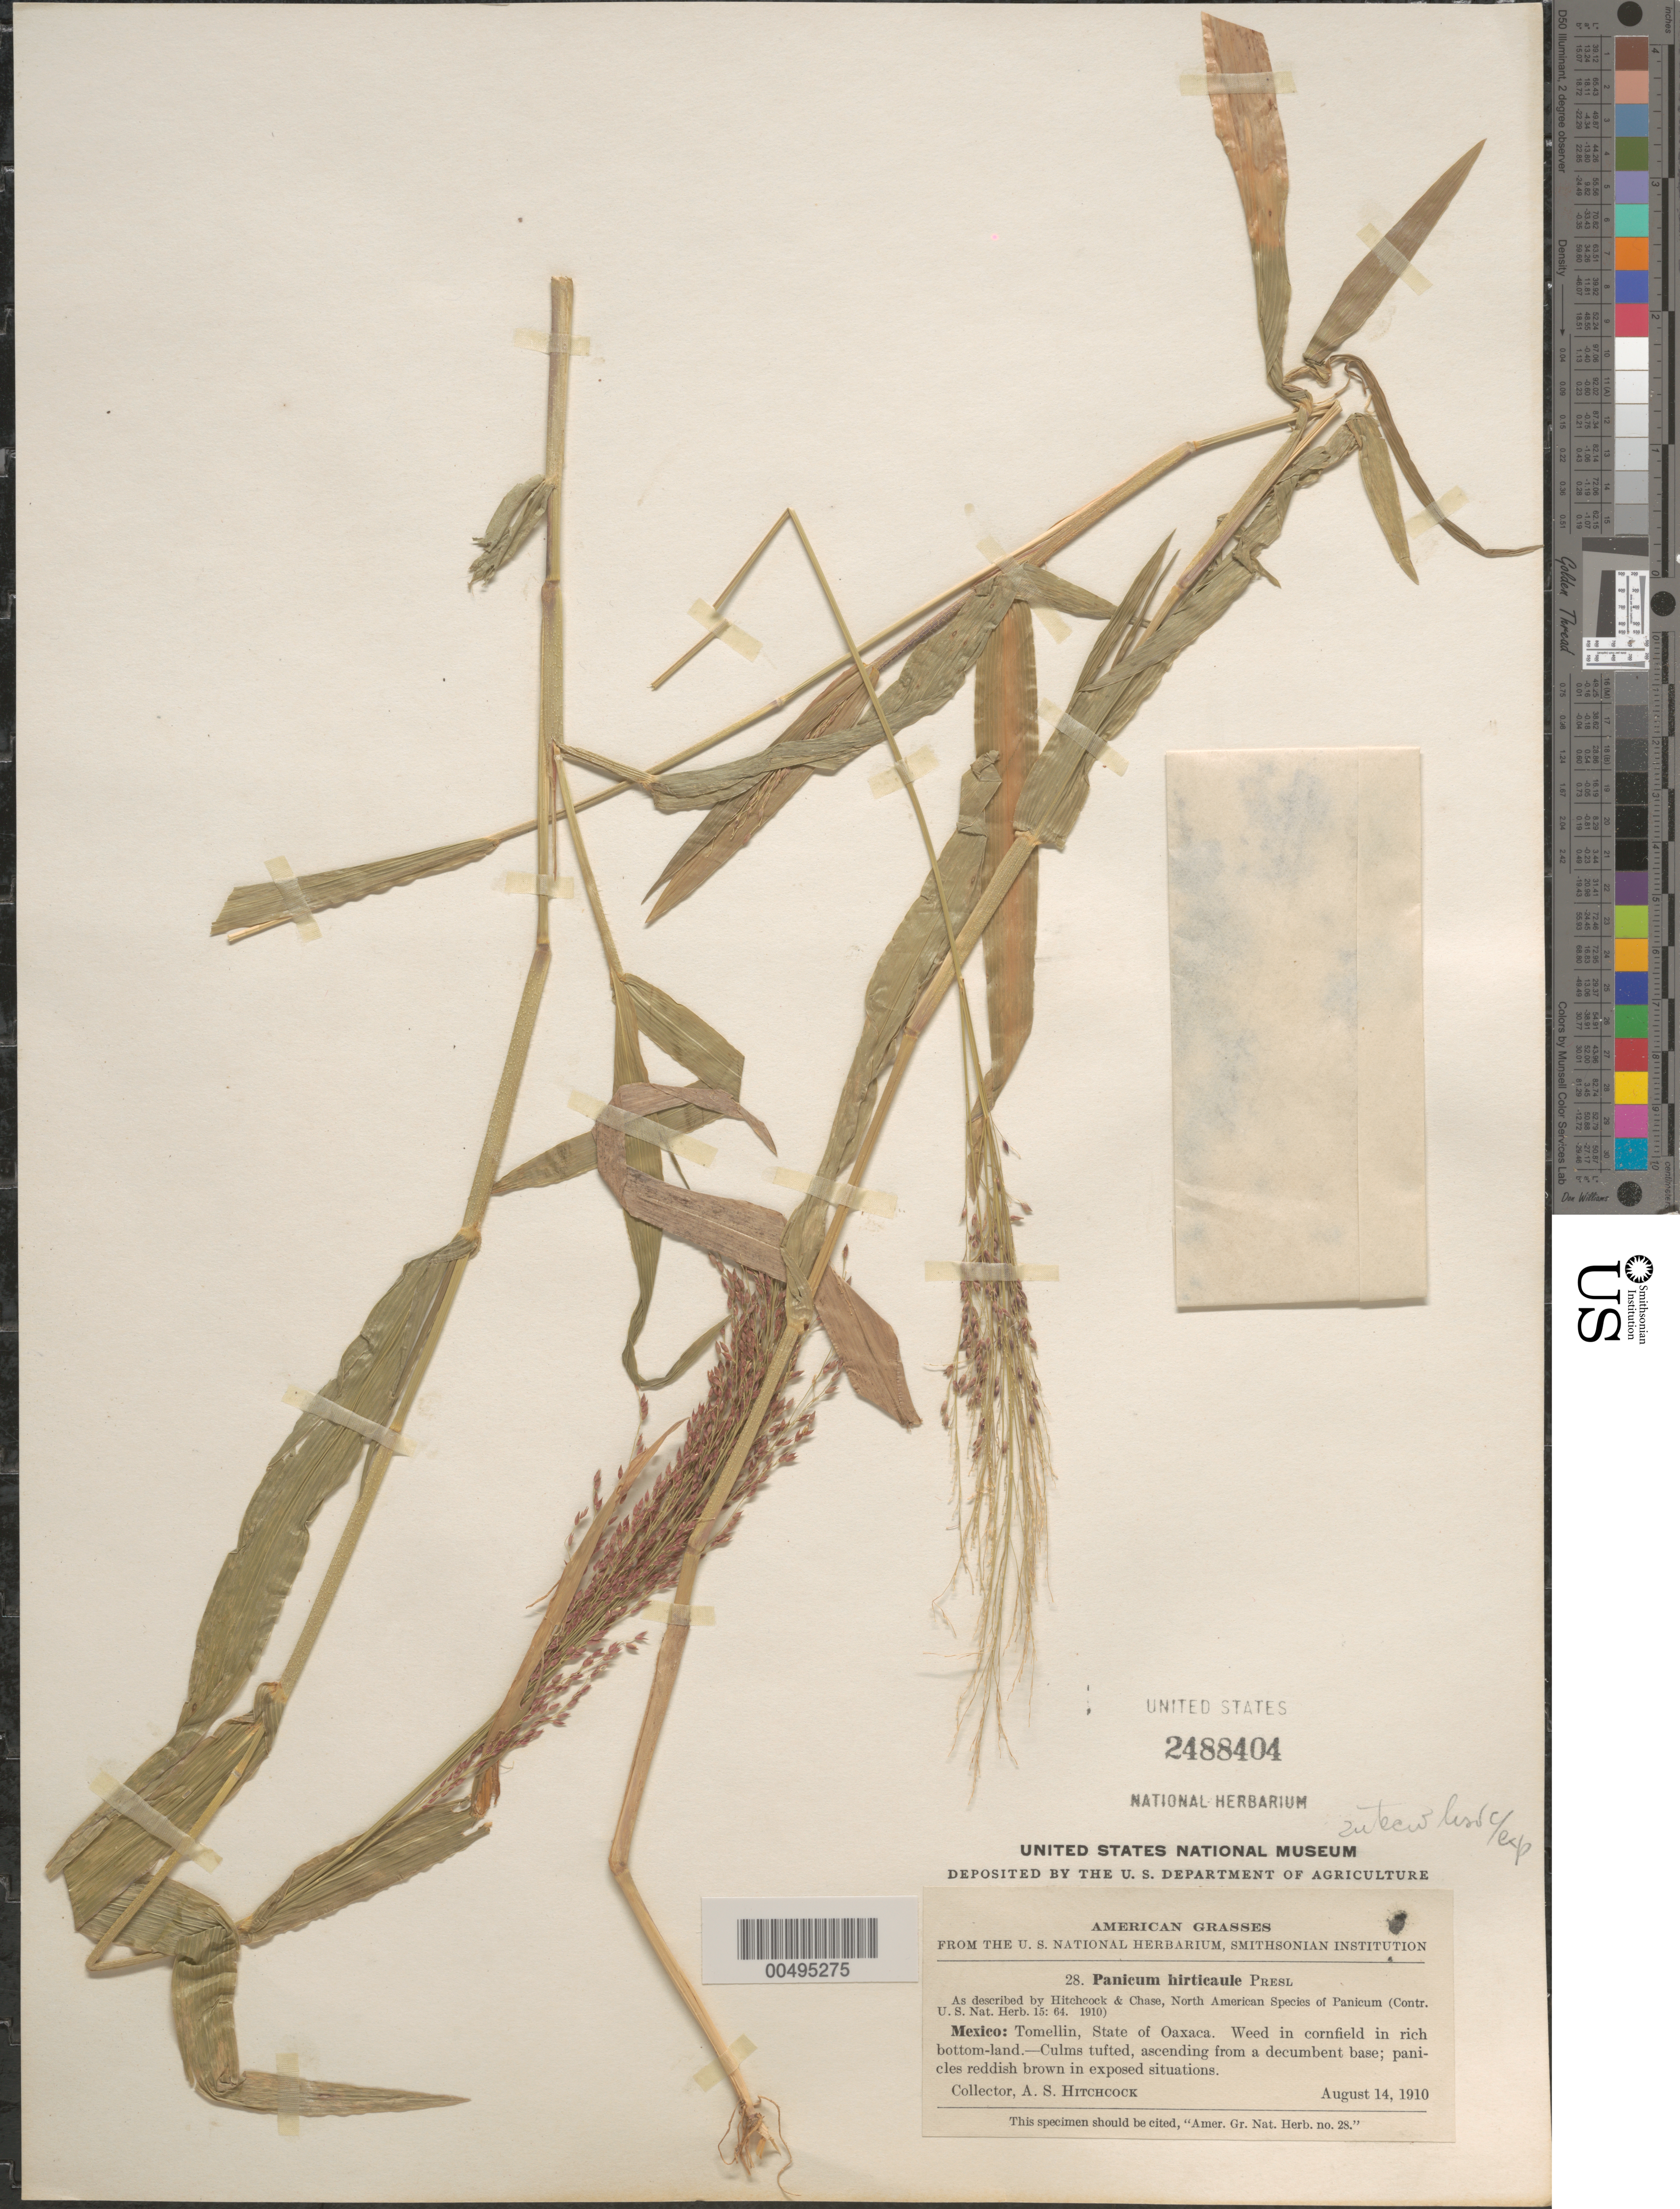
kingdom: Plantae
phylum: Tracheophyta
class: Liliopsida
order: Poales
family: Poaceae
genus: Panicum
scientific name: Panicum hirticaule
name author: J. Presl in C. Presl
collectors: A. S. Hitchcock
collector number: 28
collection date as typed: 14 Aug 1910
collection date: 1910-08-14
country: Mexico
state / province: Oaxaca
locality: Tomellin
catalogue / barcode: US 2488404